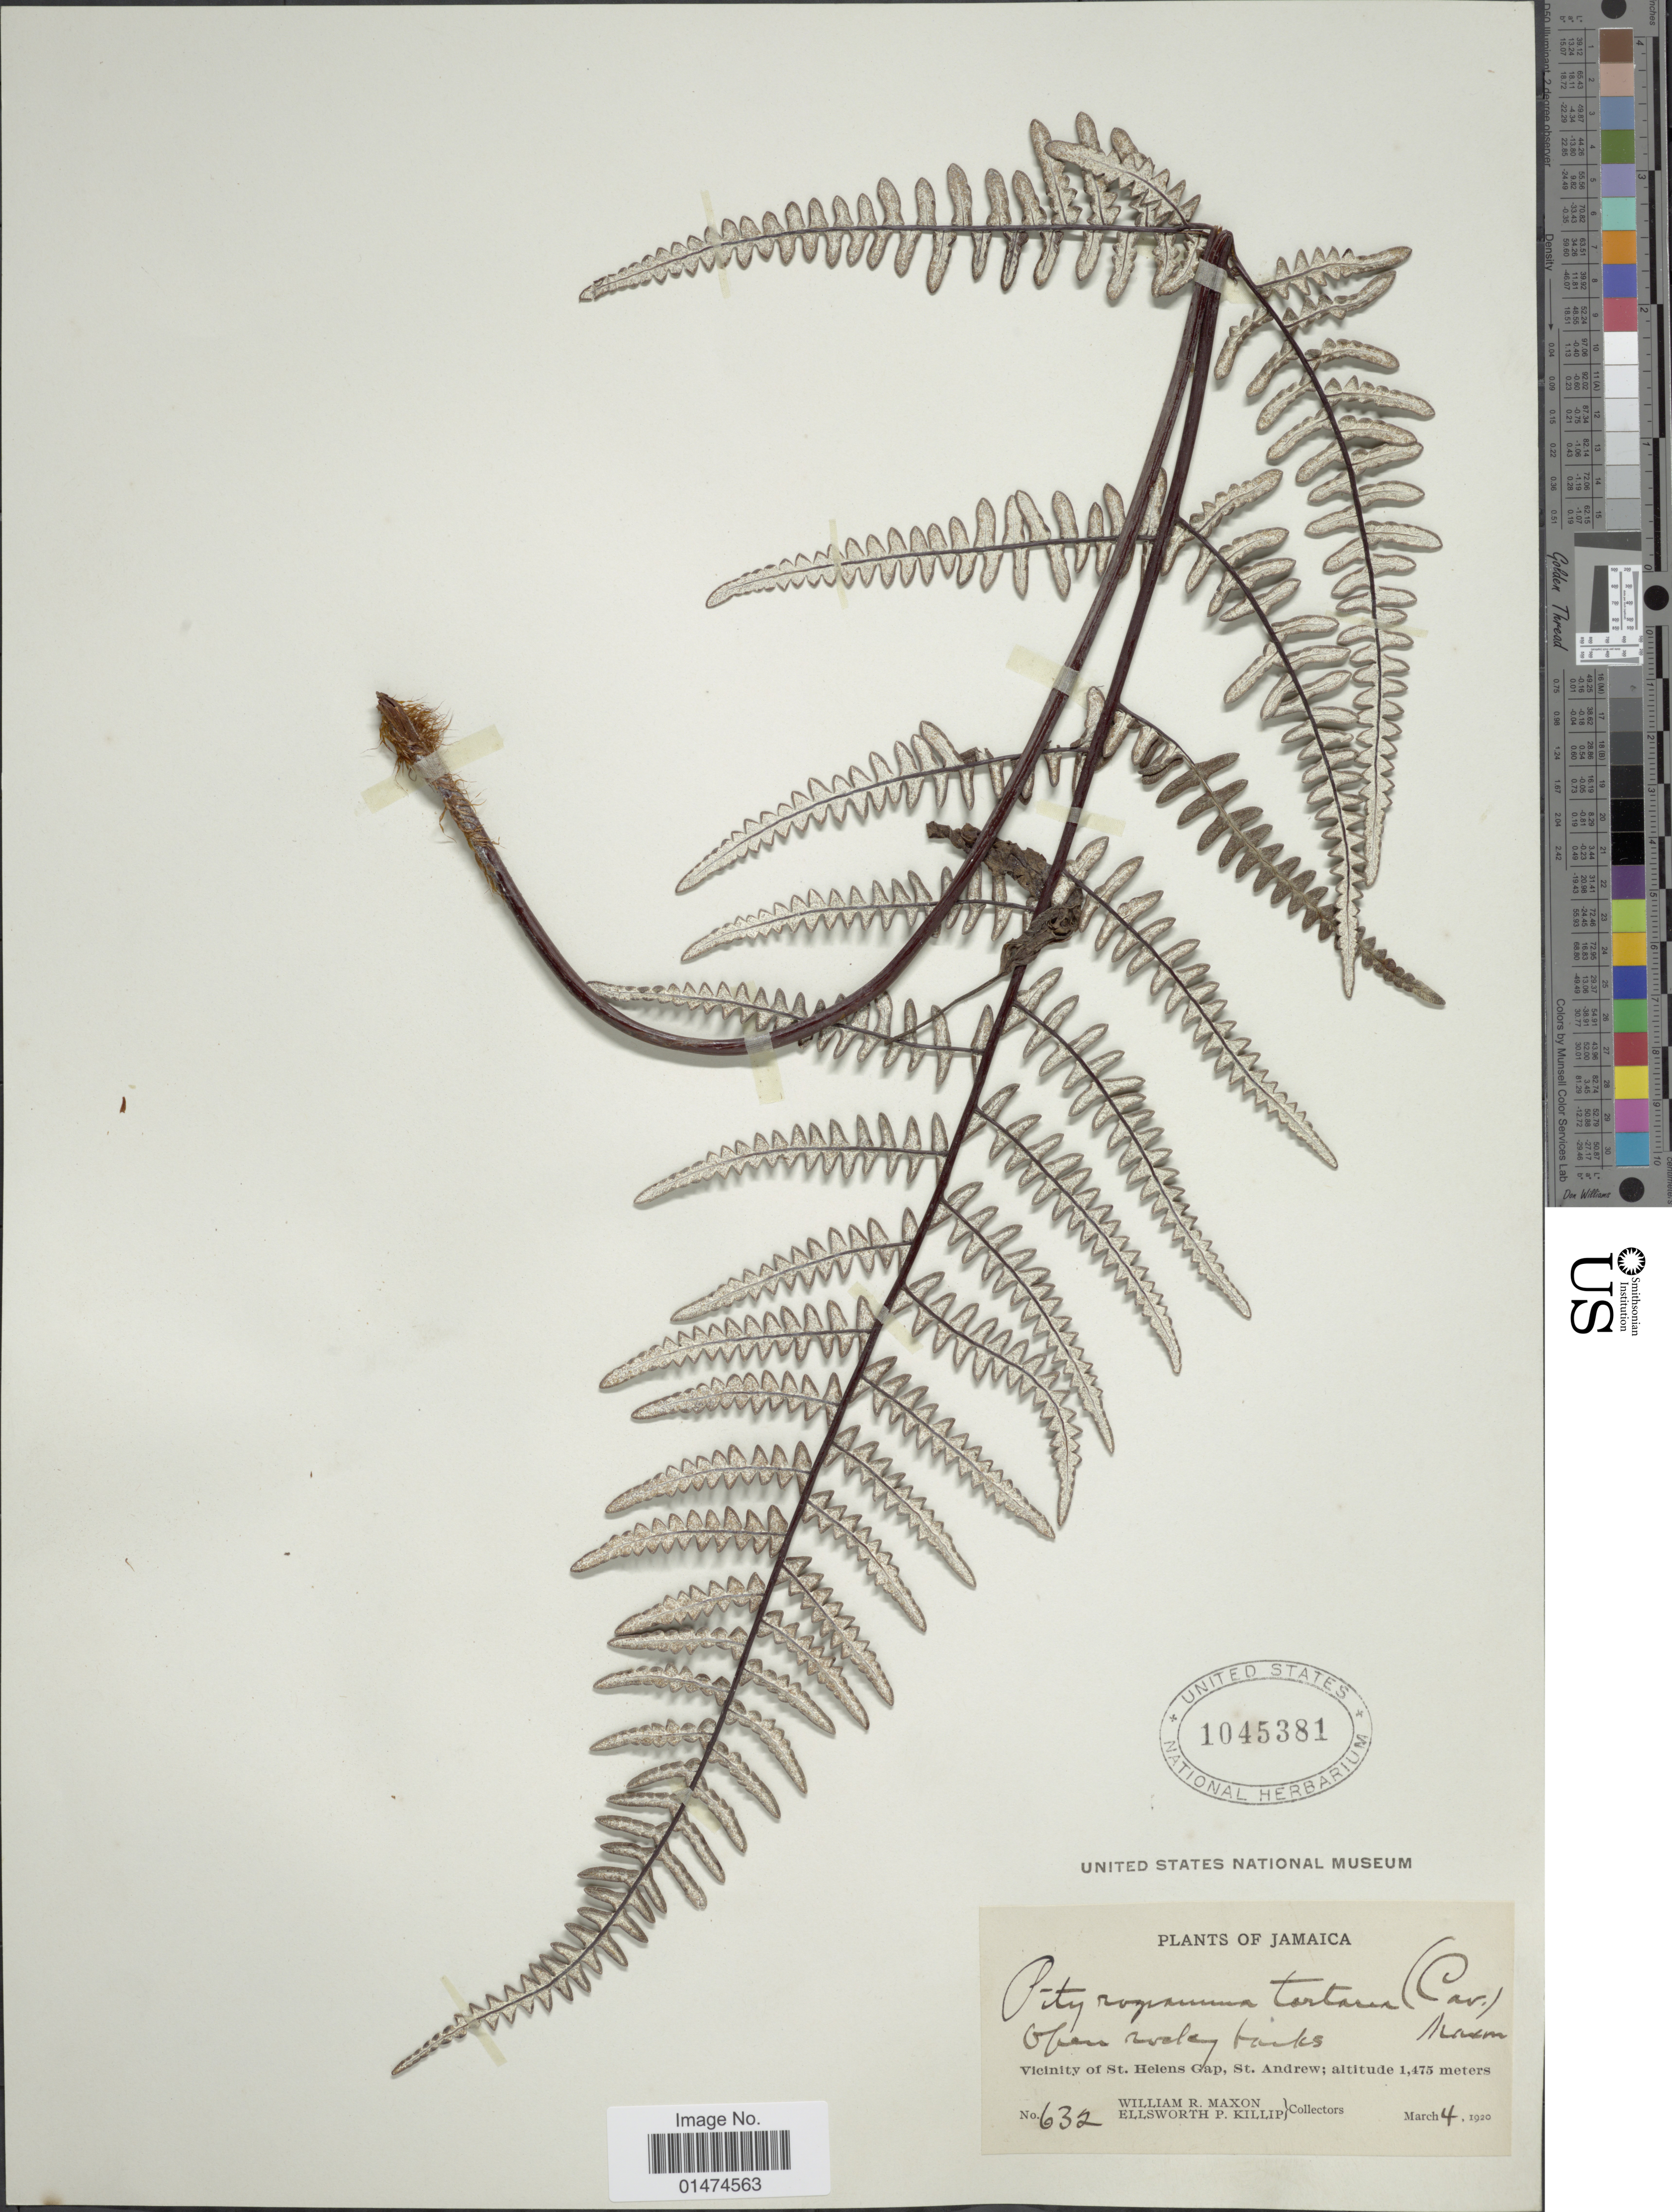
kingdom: Plantae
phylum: Tracheophyta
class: Polypodiopsida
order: Polypodiales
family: Pteridaceae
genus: Pityrogramma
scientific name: Pityrogramma ebenea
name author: (L.) Proctor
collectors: W. R. Maxon & E. P. Killip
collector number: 632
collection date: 1920-03-04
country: Jamaica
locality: Jamaica. Vicinity of St. Helems Gap, St. Andrew.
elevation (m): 1475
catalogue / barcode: US 1045381